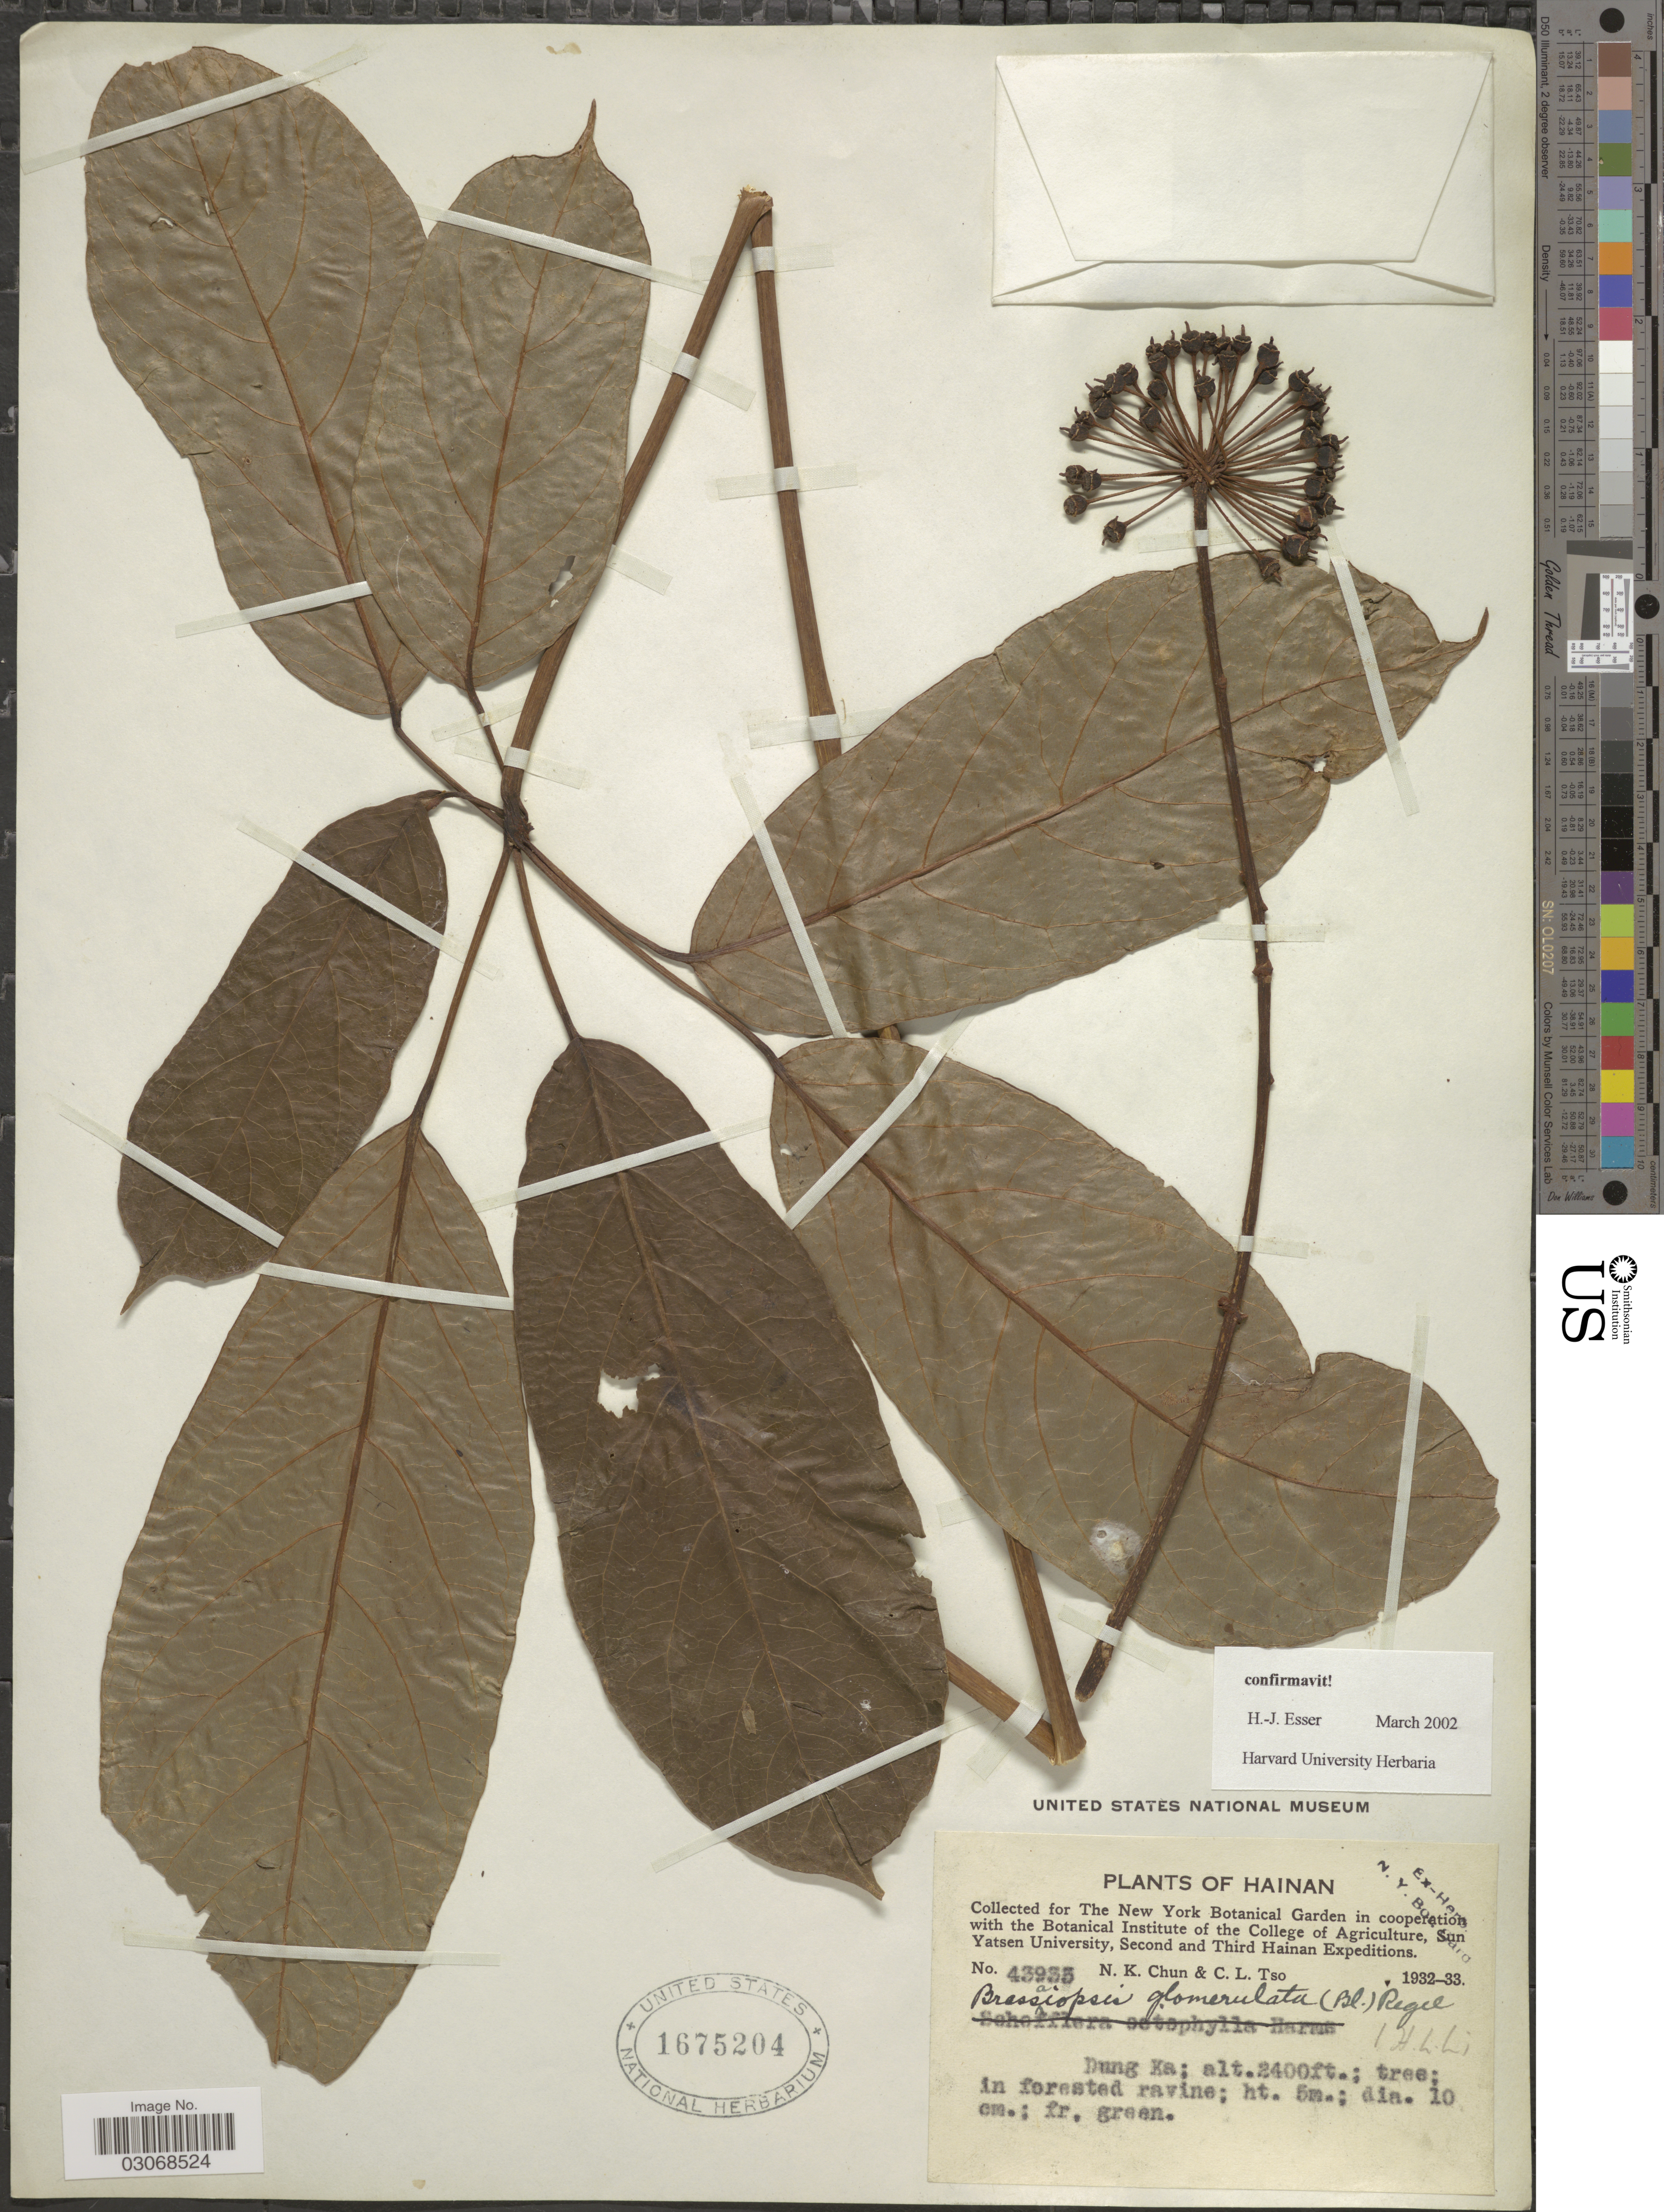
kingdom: Plantae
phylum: Tracheophyta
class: Magnoliopsida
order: Apiales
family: Araliaceae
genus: Brassaiopsis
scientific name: Brassaiopsis glomerulata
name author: (Blume) Regel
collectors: N. K. Chun & C. Tso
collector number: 43935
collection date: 1932/1933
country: China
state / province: Hainan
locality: Dung Ka.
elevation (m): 732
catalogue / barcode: US 1675204